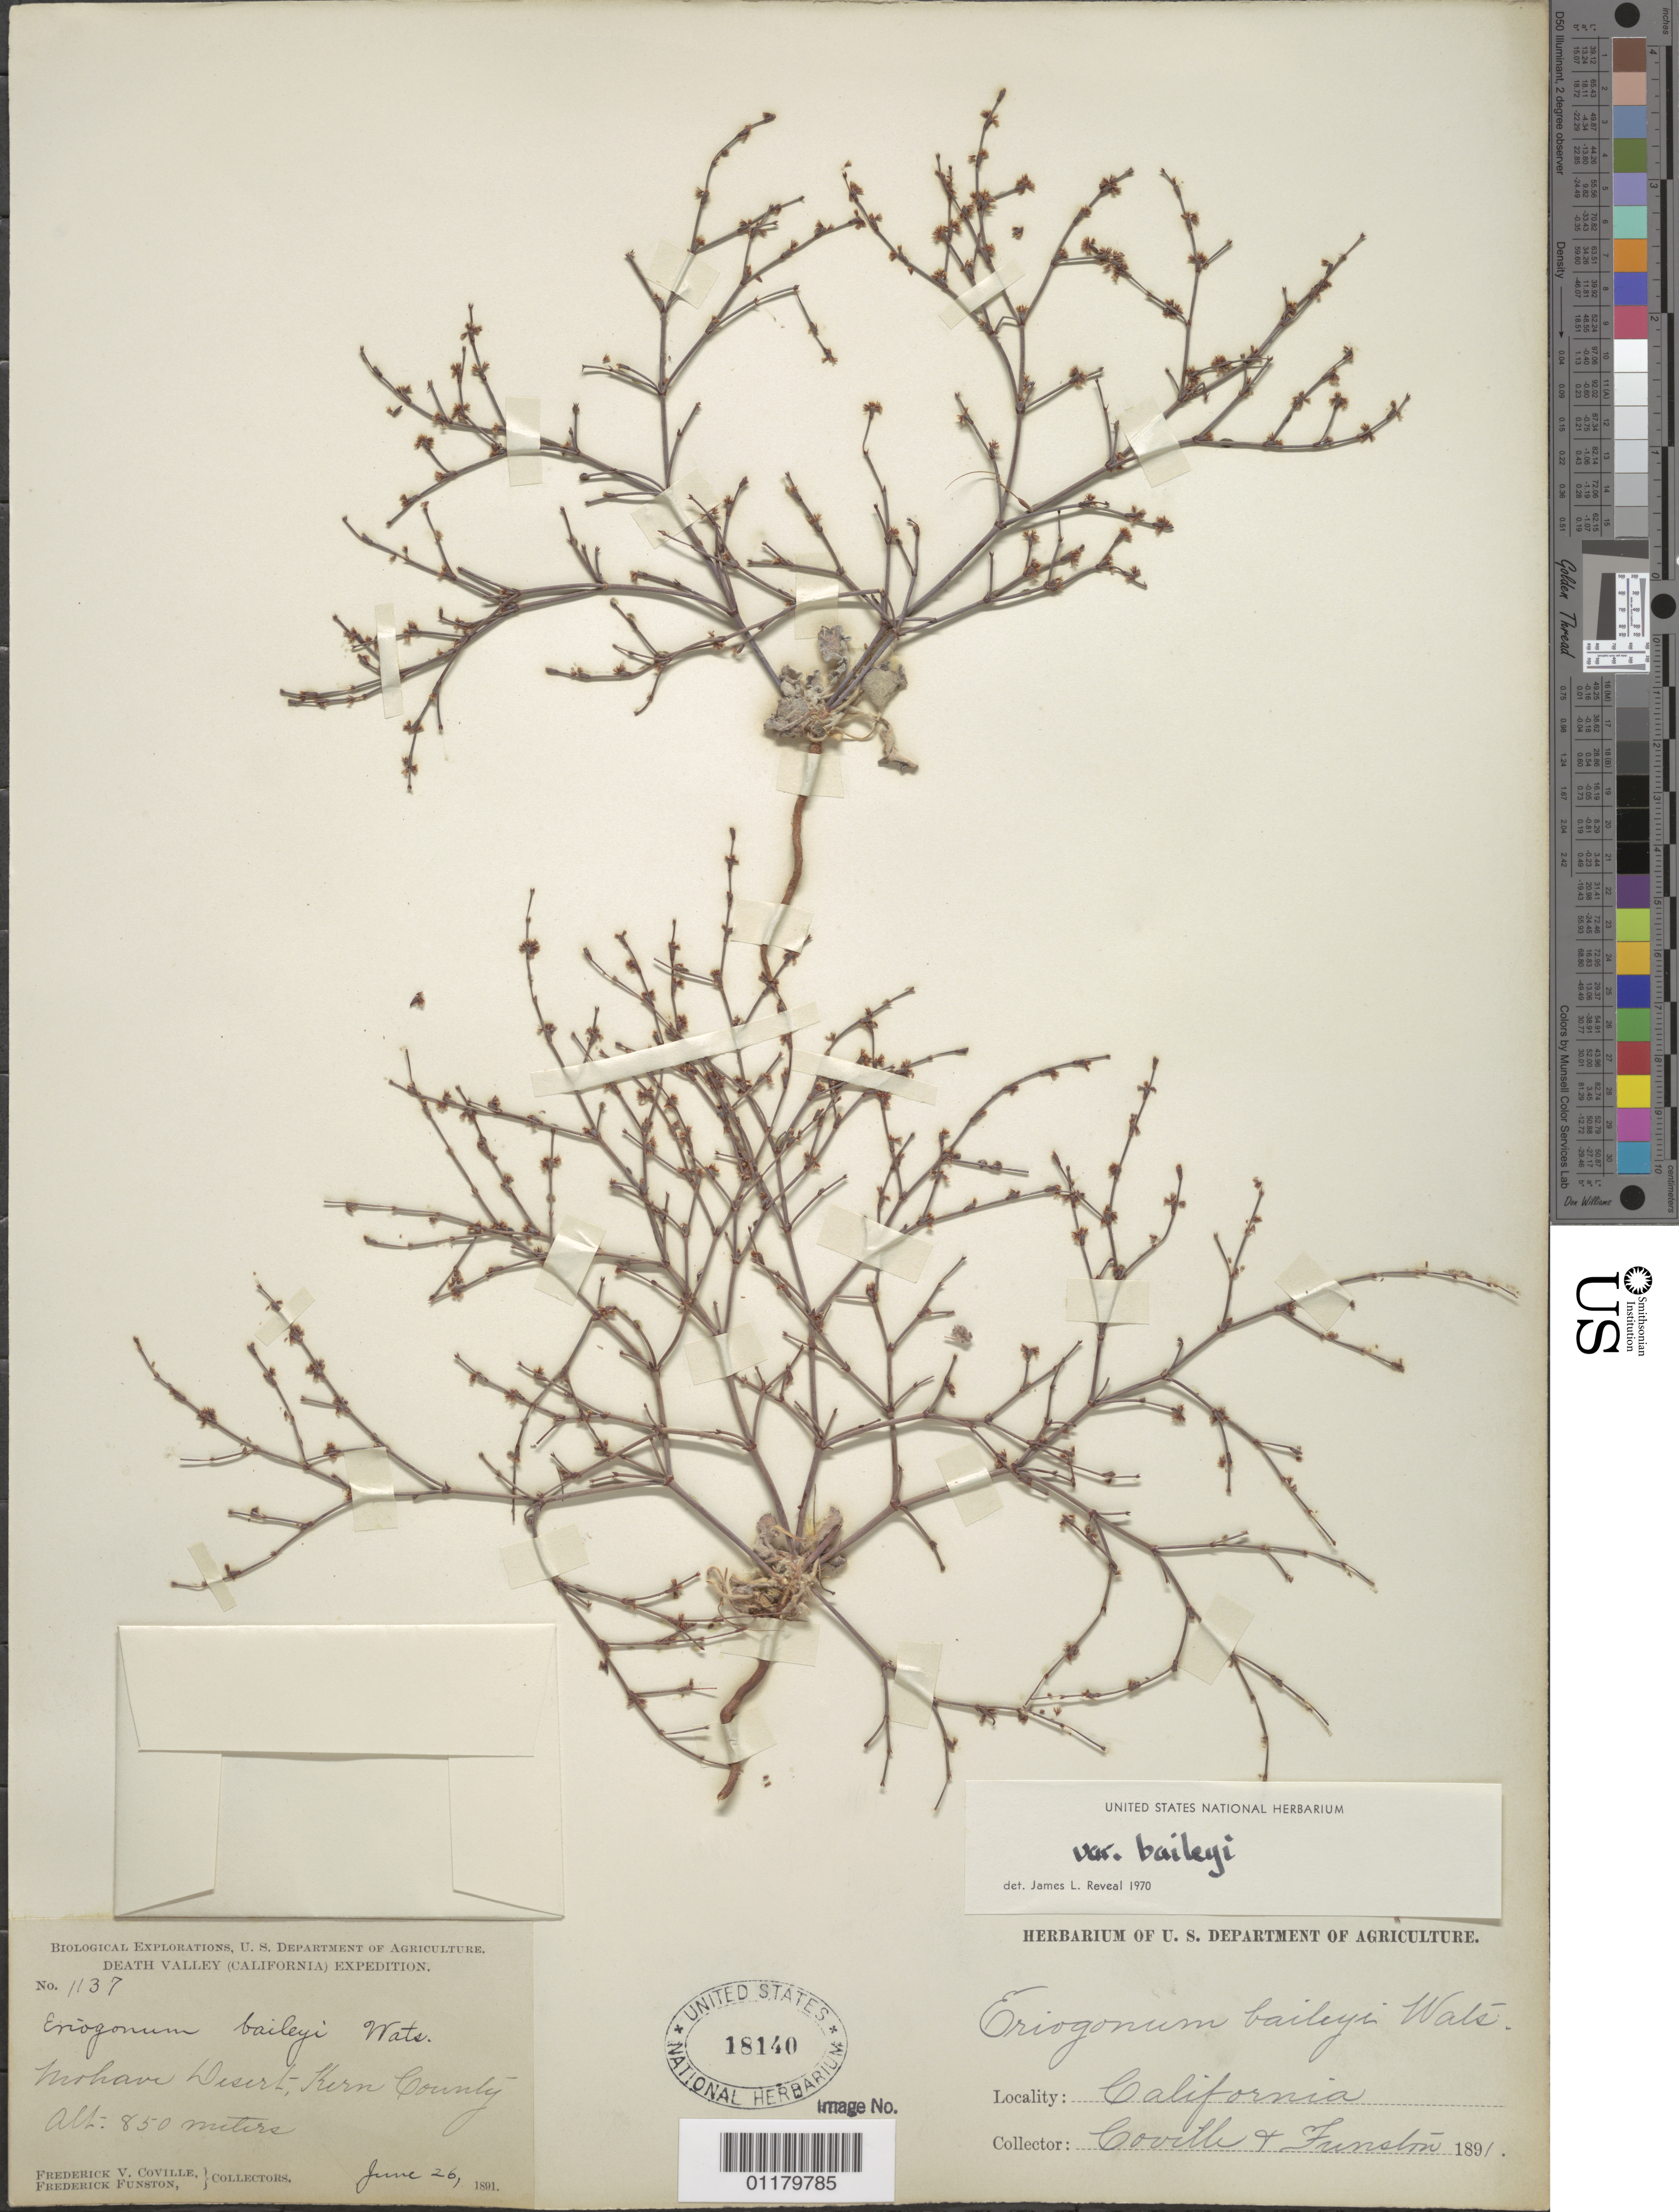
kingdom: Plantae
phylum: Tracheophyta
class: Magnoliopsida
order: Caryophyllales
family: Polygonaceae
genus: Eriogonum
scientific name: Eriogonum baileyi var. baileyi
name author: S. Watson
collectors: F. V. Coville & F. Funston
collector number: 1137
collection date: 1891-06-26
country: United States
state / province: California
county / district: Kern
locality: Mohave Desert.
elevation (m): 850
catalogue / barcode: US 18140